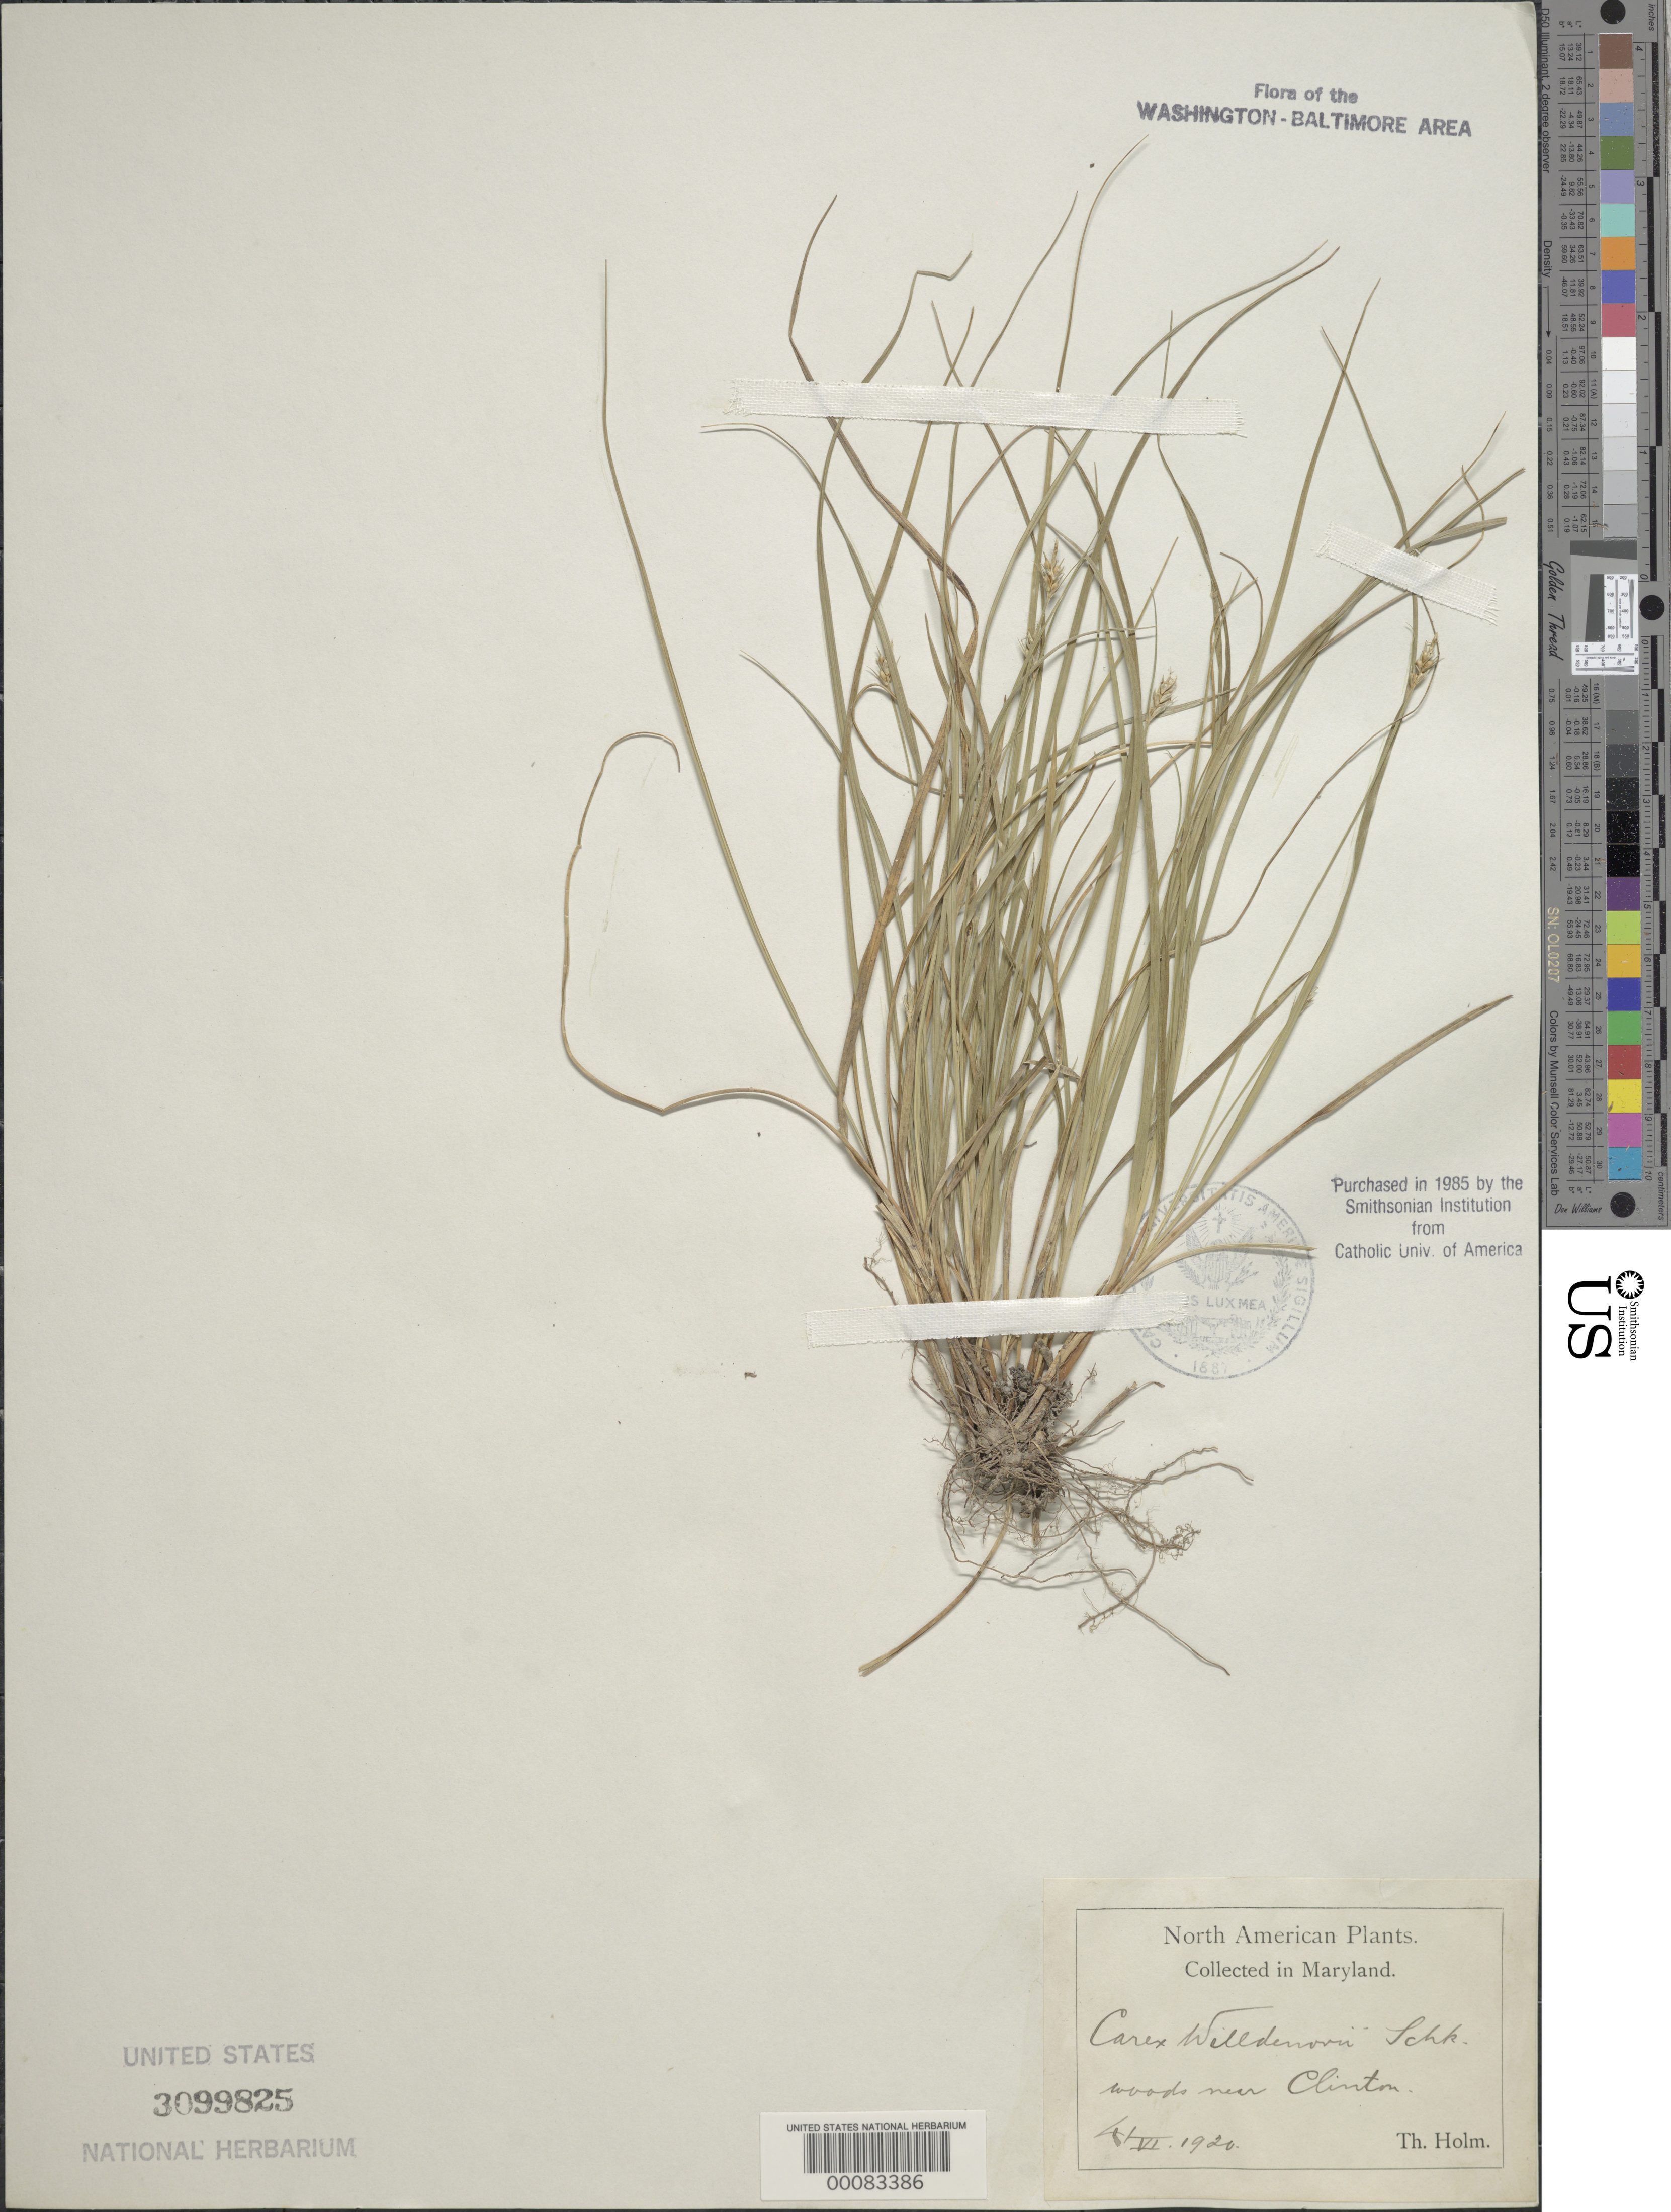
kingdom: Plantae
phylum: Tracheophyta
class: Liliopsida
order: Poales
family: Cyperaceae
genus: Carex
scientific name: Carex willdenowii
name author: Willd.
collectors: T. Holm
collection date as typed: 04 Jun 1920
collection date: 1920-06-04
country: United States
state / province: Maryland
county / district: Prince George's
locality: Near Clinton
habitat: Woods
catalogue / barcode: US 3099825